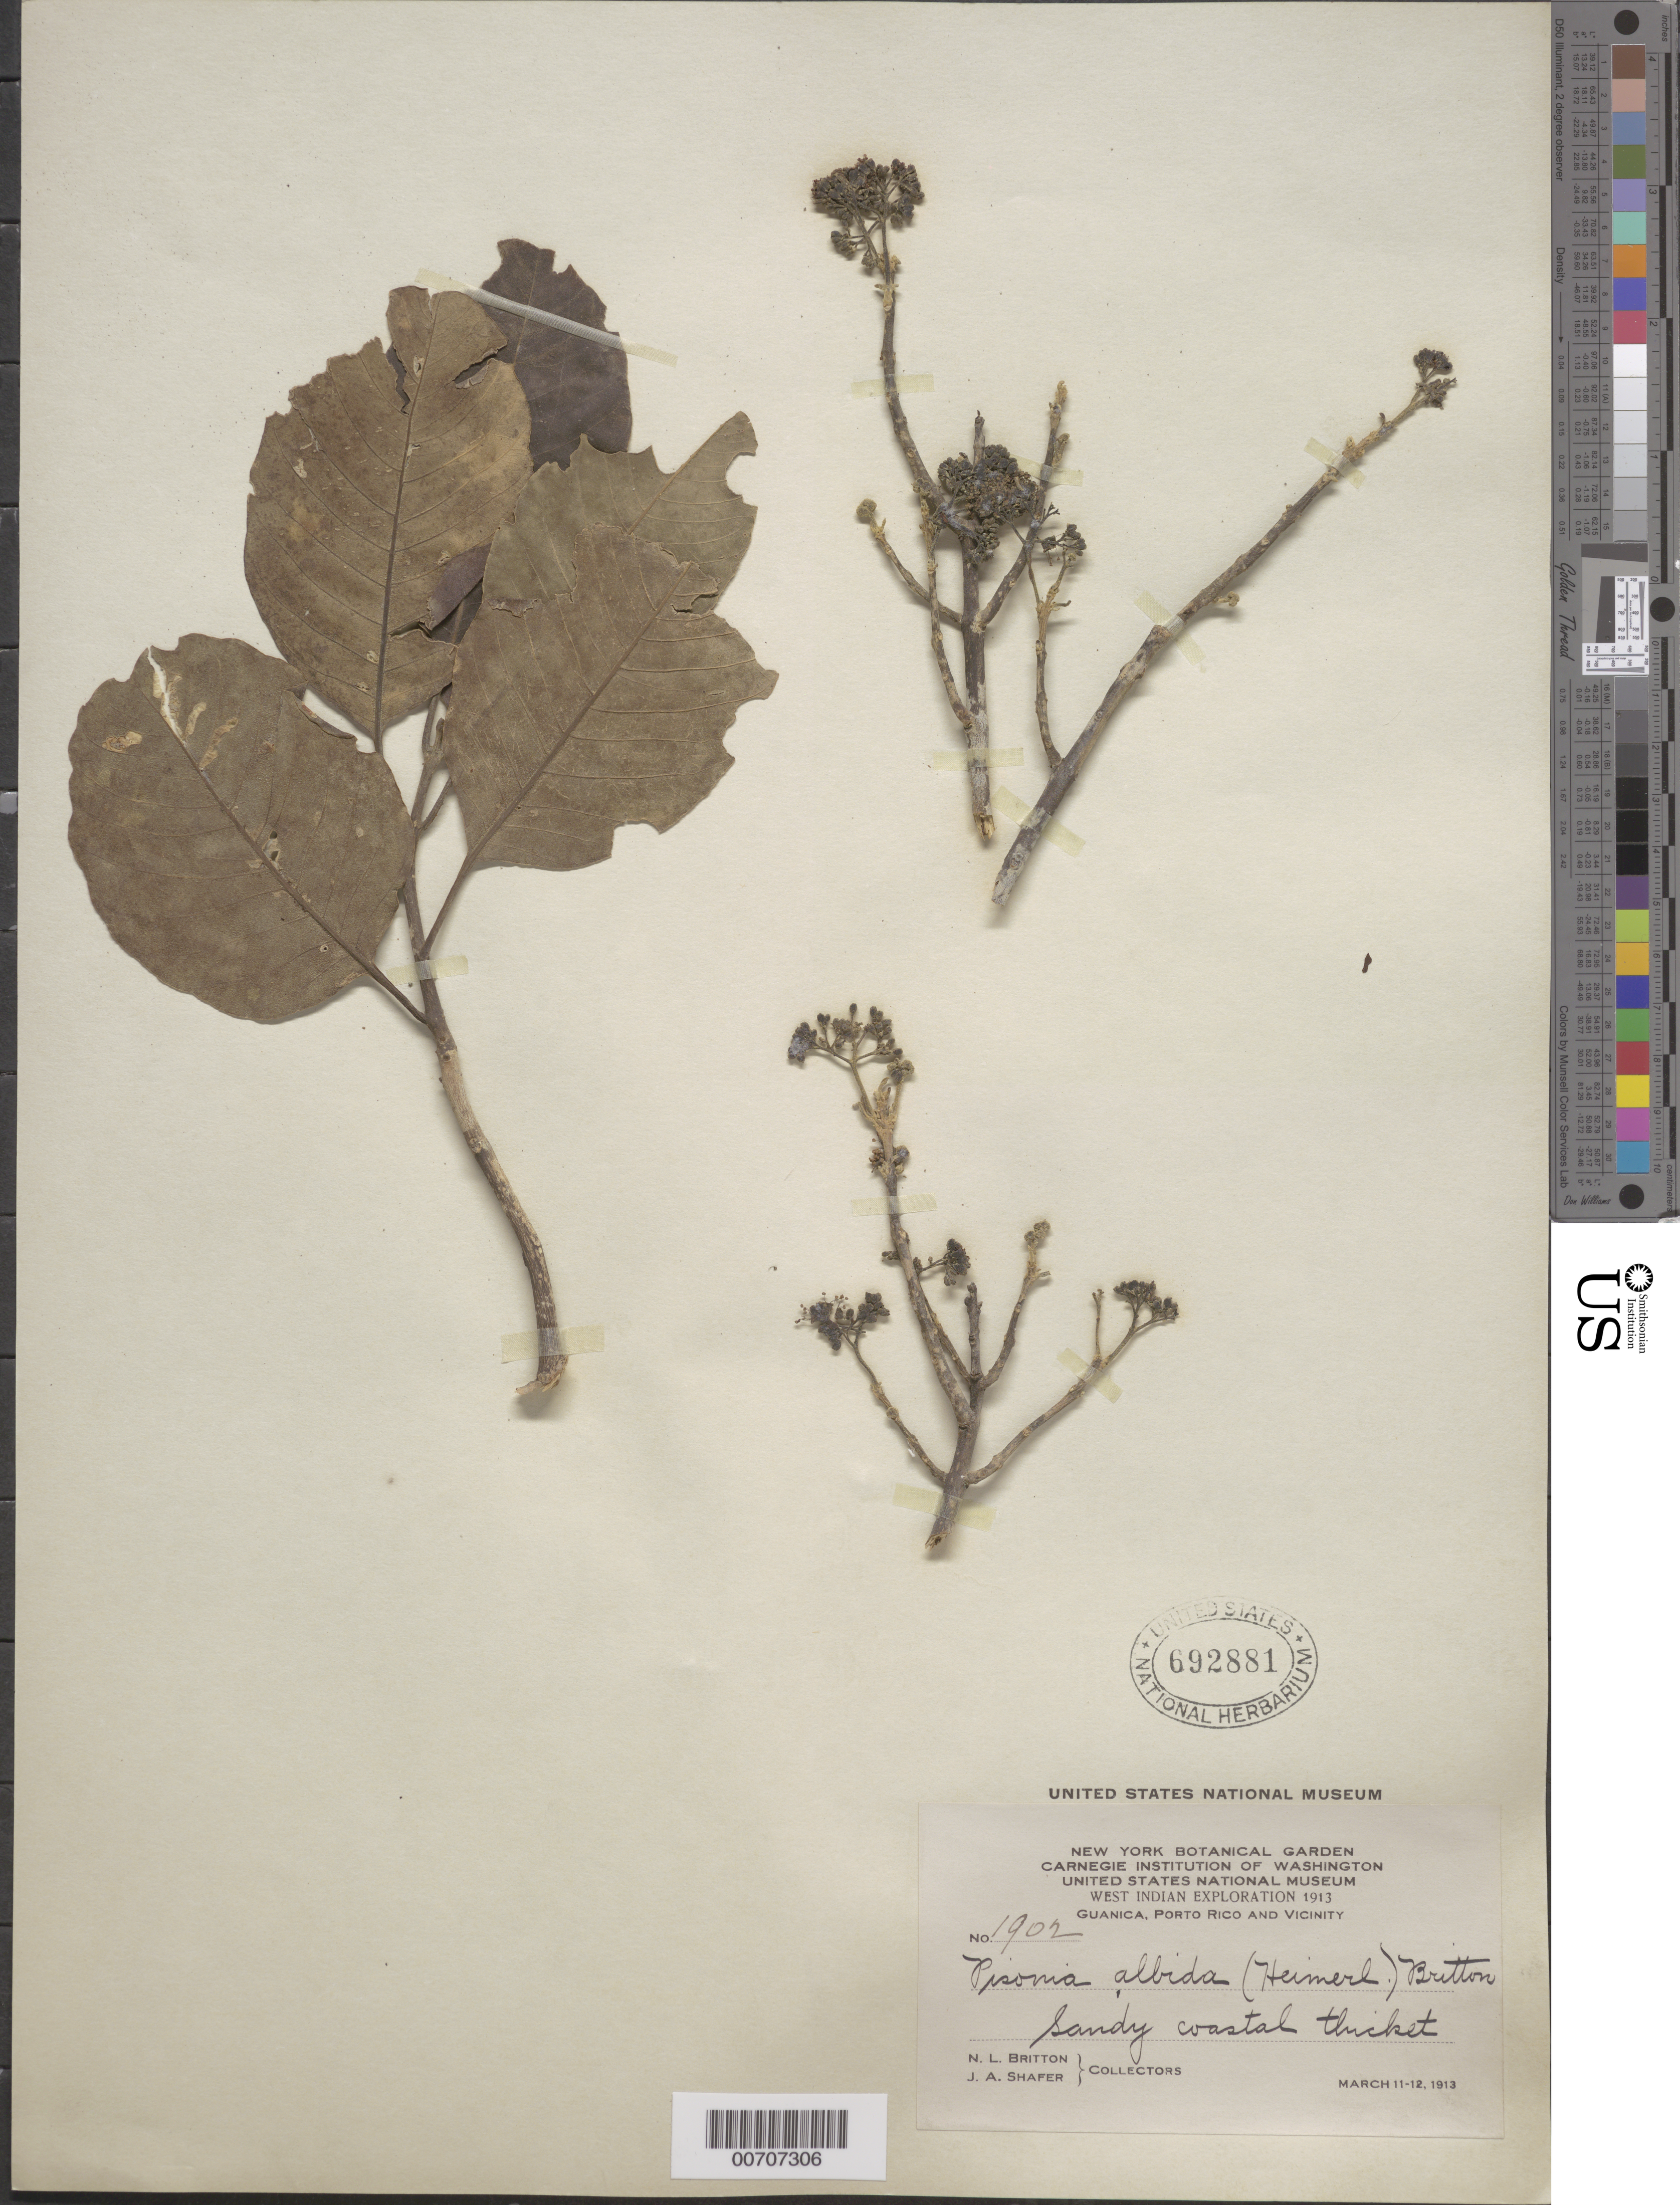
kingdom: Plantae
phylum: Tracheophyta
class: Magnoliopsida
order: Caryophyllales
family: Nyctaginaceae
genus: Pisonia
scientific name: Pisonia albida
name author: (Heimerl) Britton ex Standl.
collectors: N. Britton & J. A. Shafer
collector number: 1902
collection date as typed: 11 Mar 1913 and 12 Mar 1913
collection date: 1913-03-11,1913-03-12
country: Puerto Rico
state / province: Guánica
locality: Guanica, vic of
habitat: Sandy coastal thicket.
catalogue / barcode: US 692881